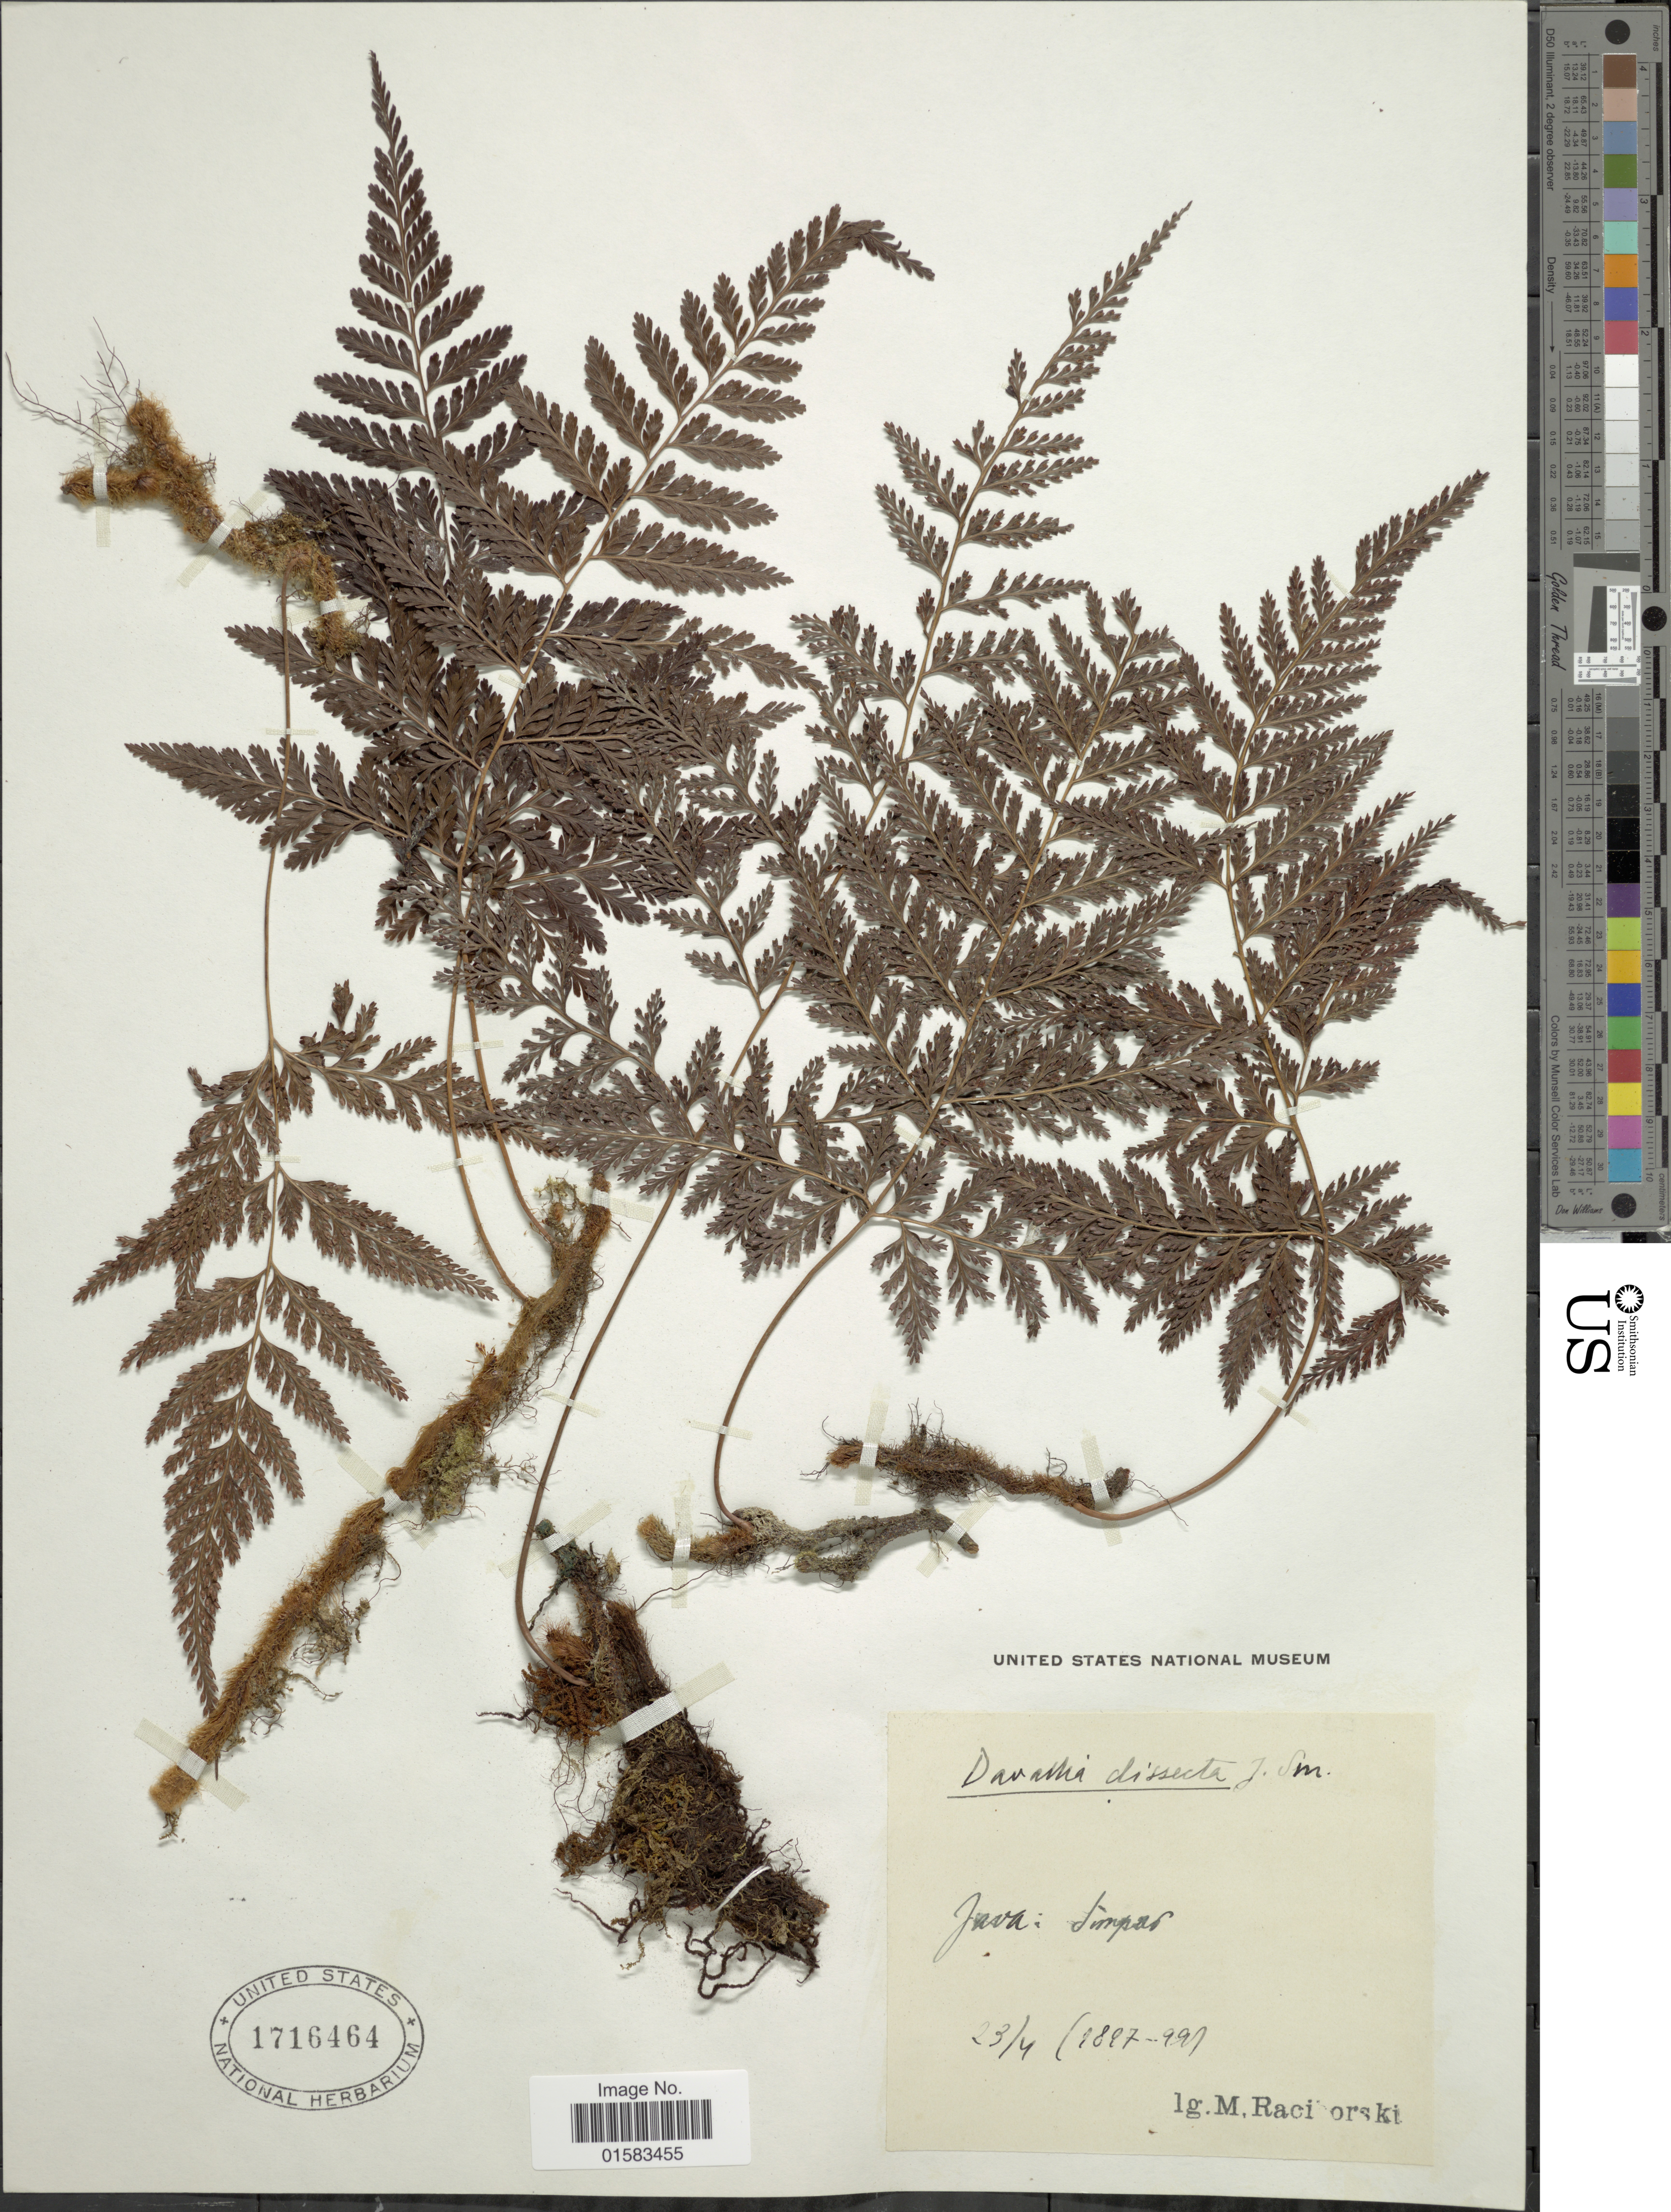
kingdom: Plantae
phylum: Tracheophyta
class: Polypodiopsida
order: Polypodiales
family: Davalliaceae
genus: Davallia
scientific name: Davallia trichomanoides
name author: Blume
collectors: M. Raciborski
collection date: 1897-04-23/1899-04-23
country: Indonesia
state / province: Java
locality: Simpar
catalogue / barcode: US 1716464